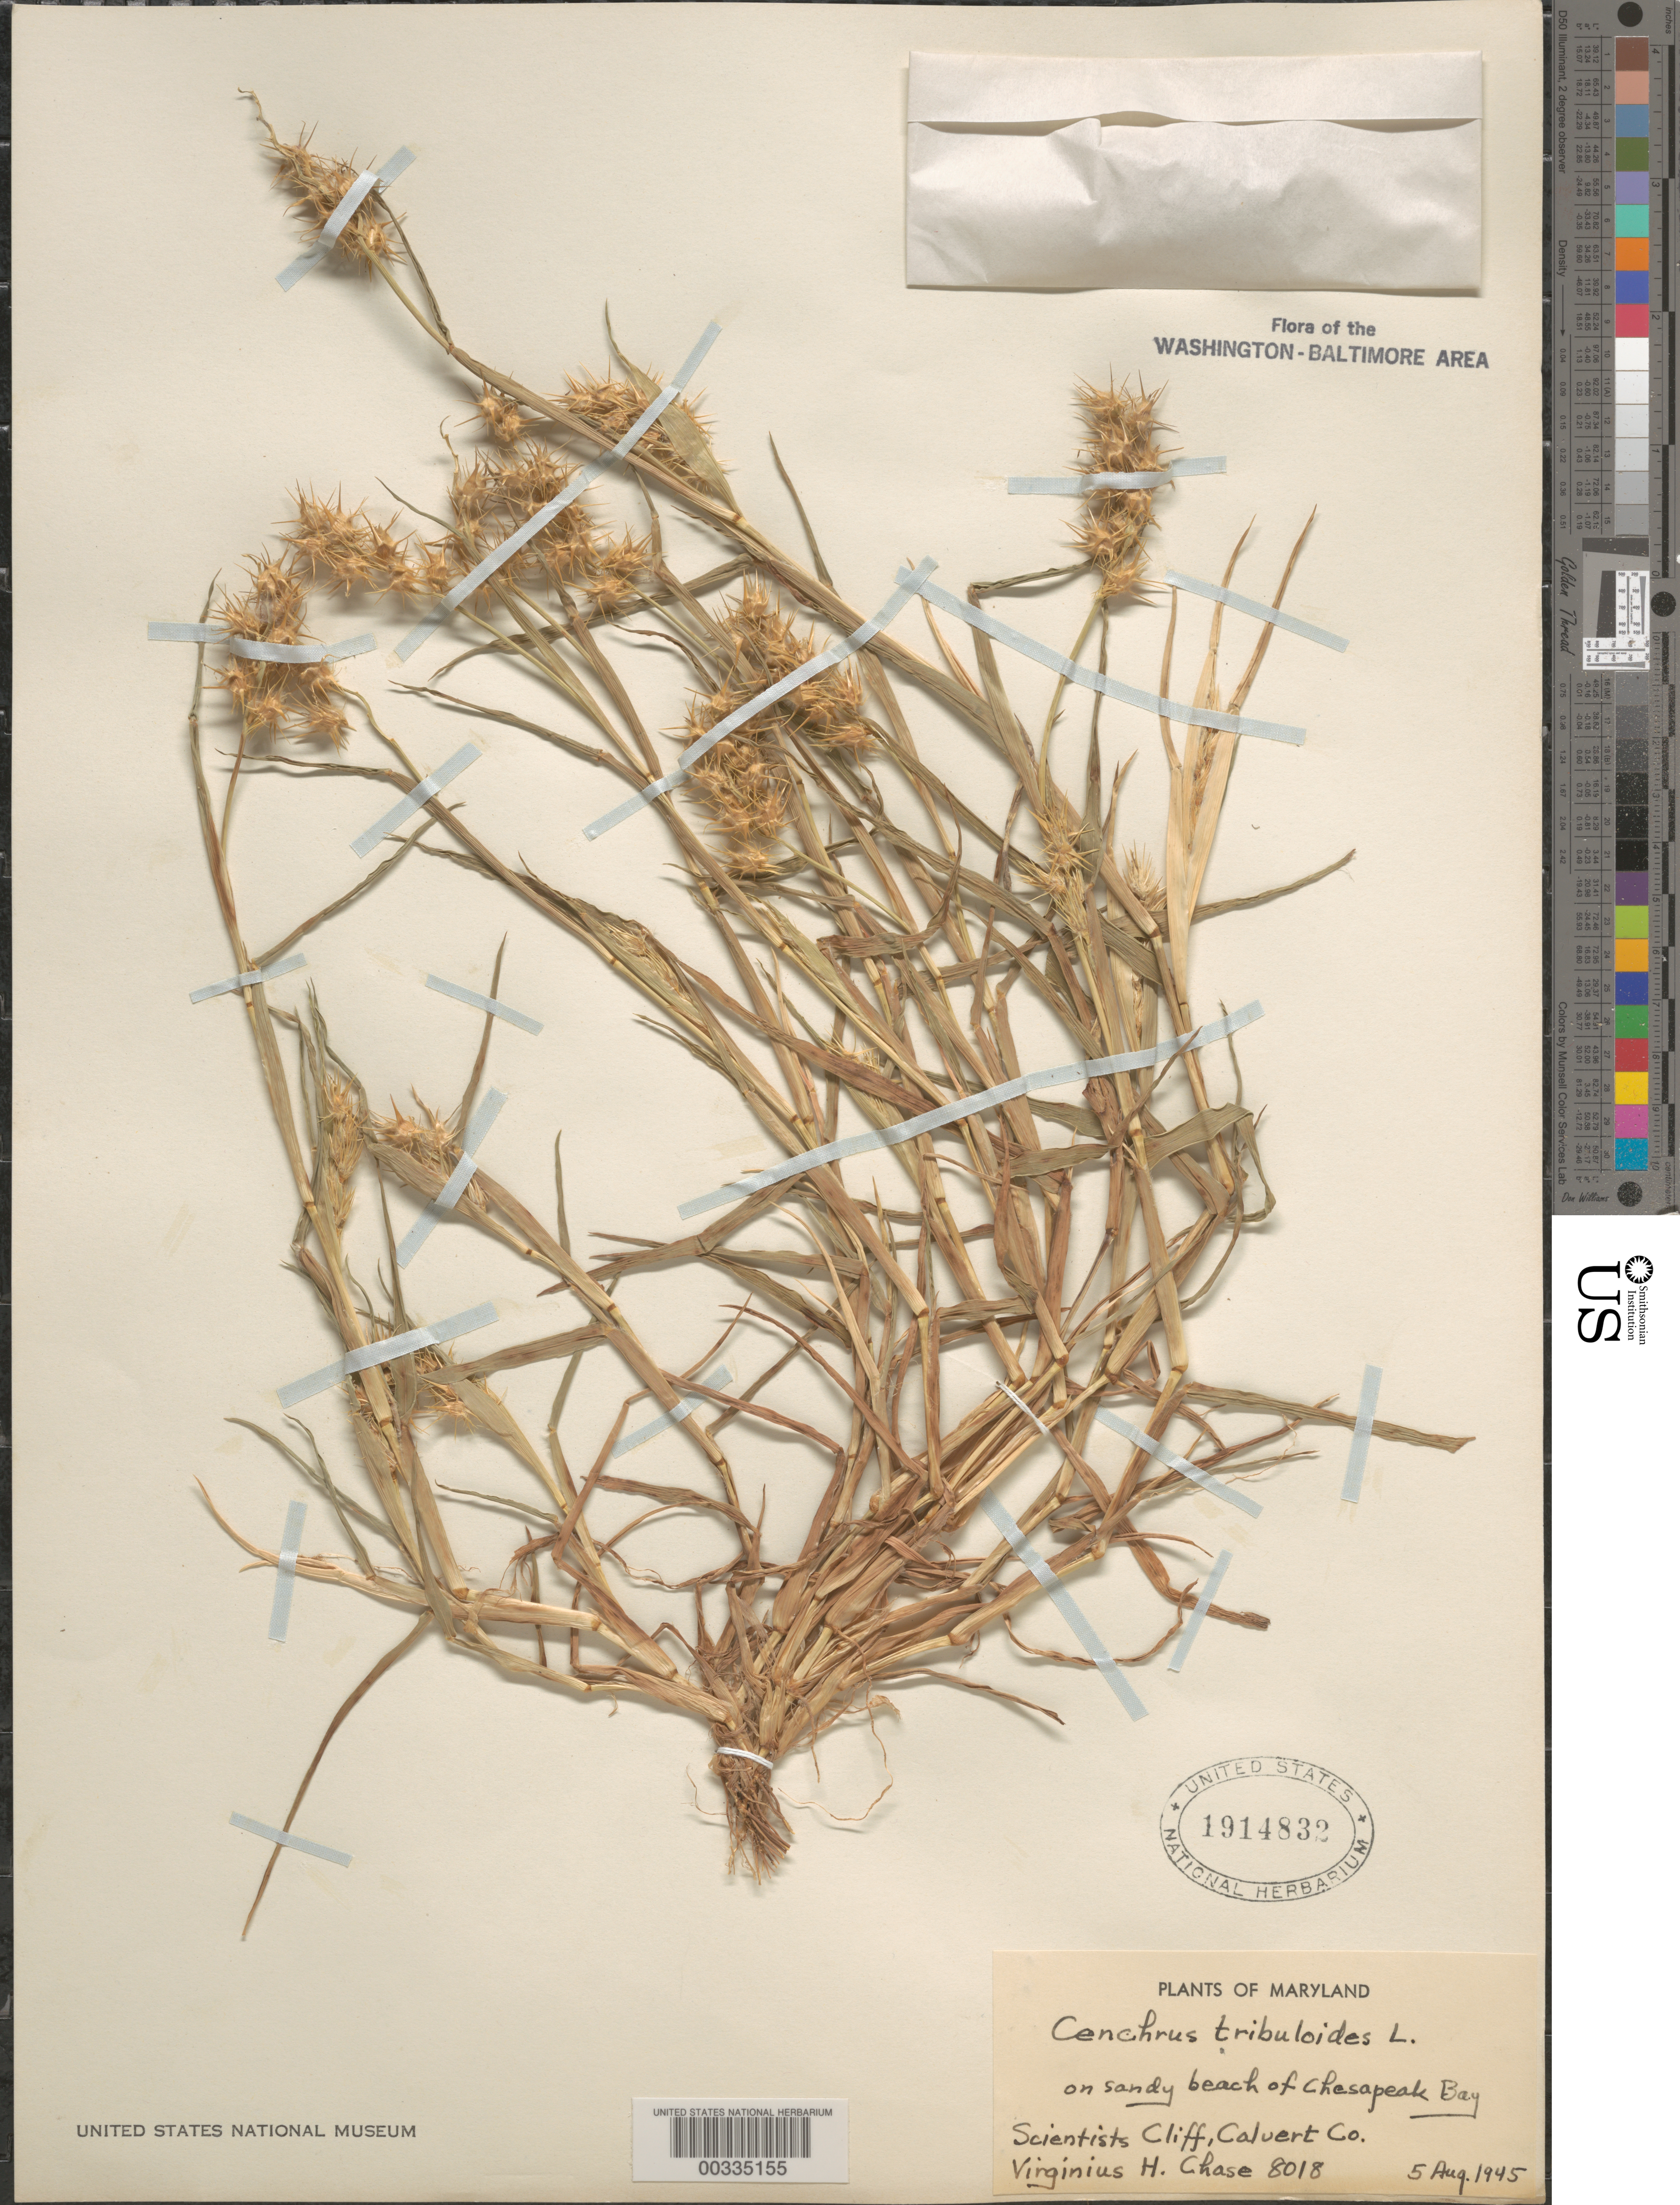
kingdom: Plantae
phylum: Tracheophyta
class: Liliopsida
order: Poales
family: Poaceae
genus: Cenchrus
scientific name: Cenchrus tribuloides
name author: L.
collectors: V. H. Chase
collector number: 8018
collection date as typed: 05 Aug 1945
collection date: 1945-08-05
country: United States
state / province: Maryland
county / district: Calvert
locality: Scientists Cliff, Chesapeake Bay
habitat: Sandy beach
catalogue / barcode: US 1914832